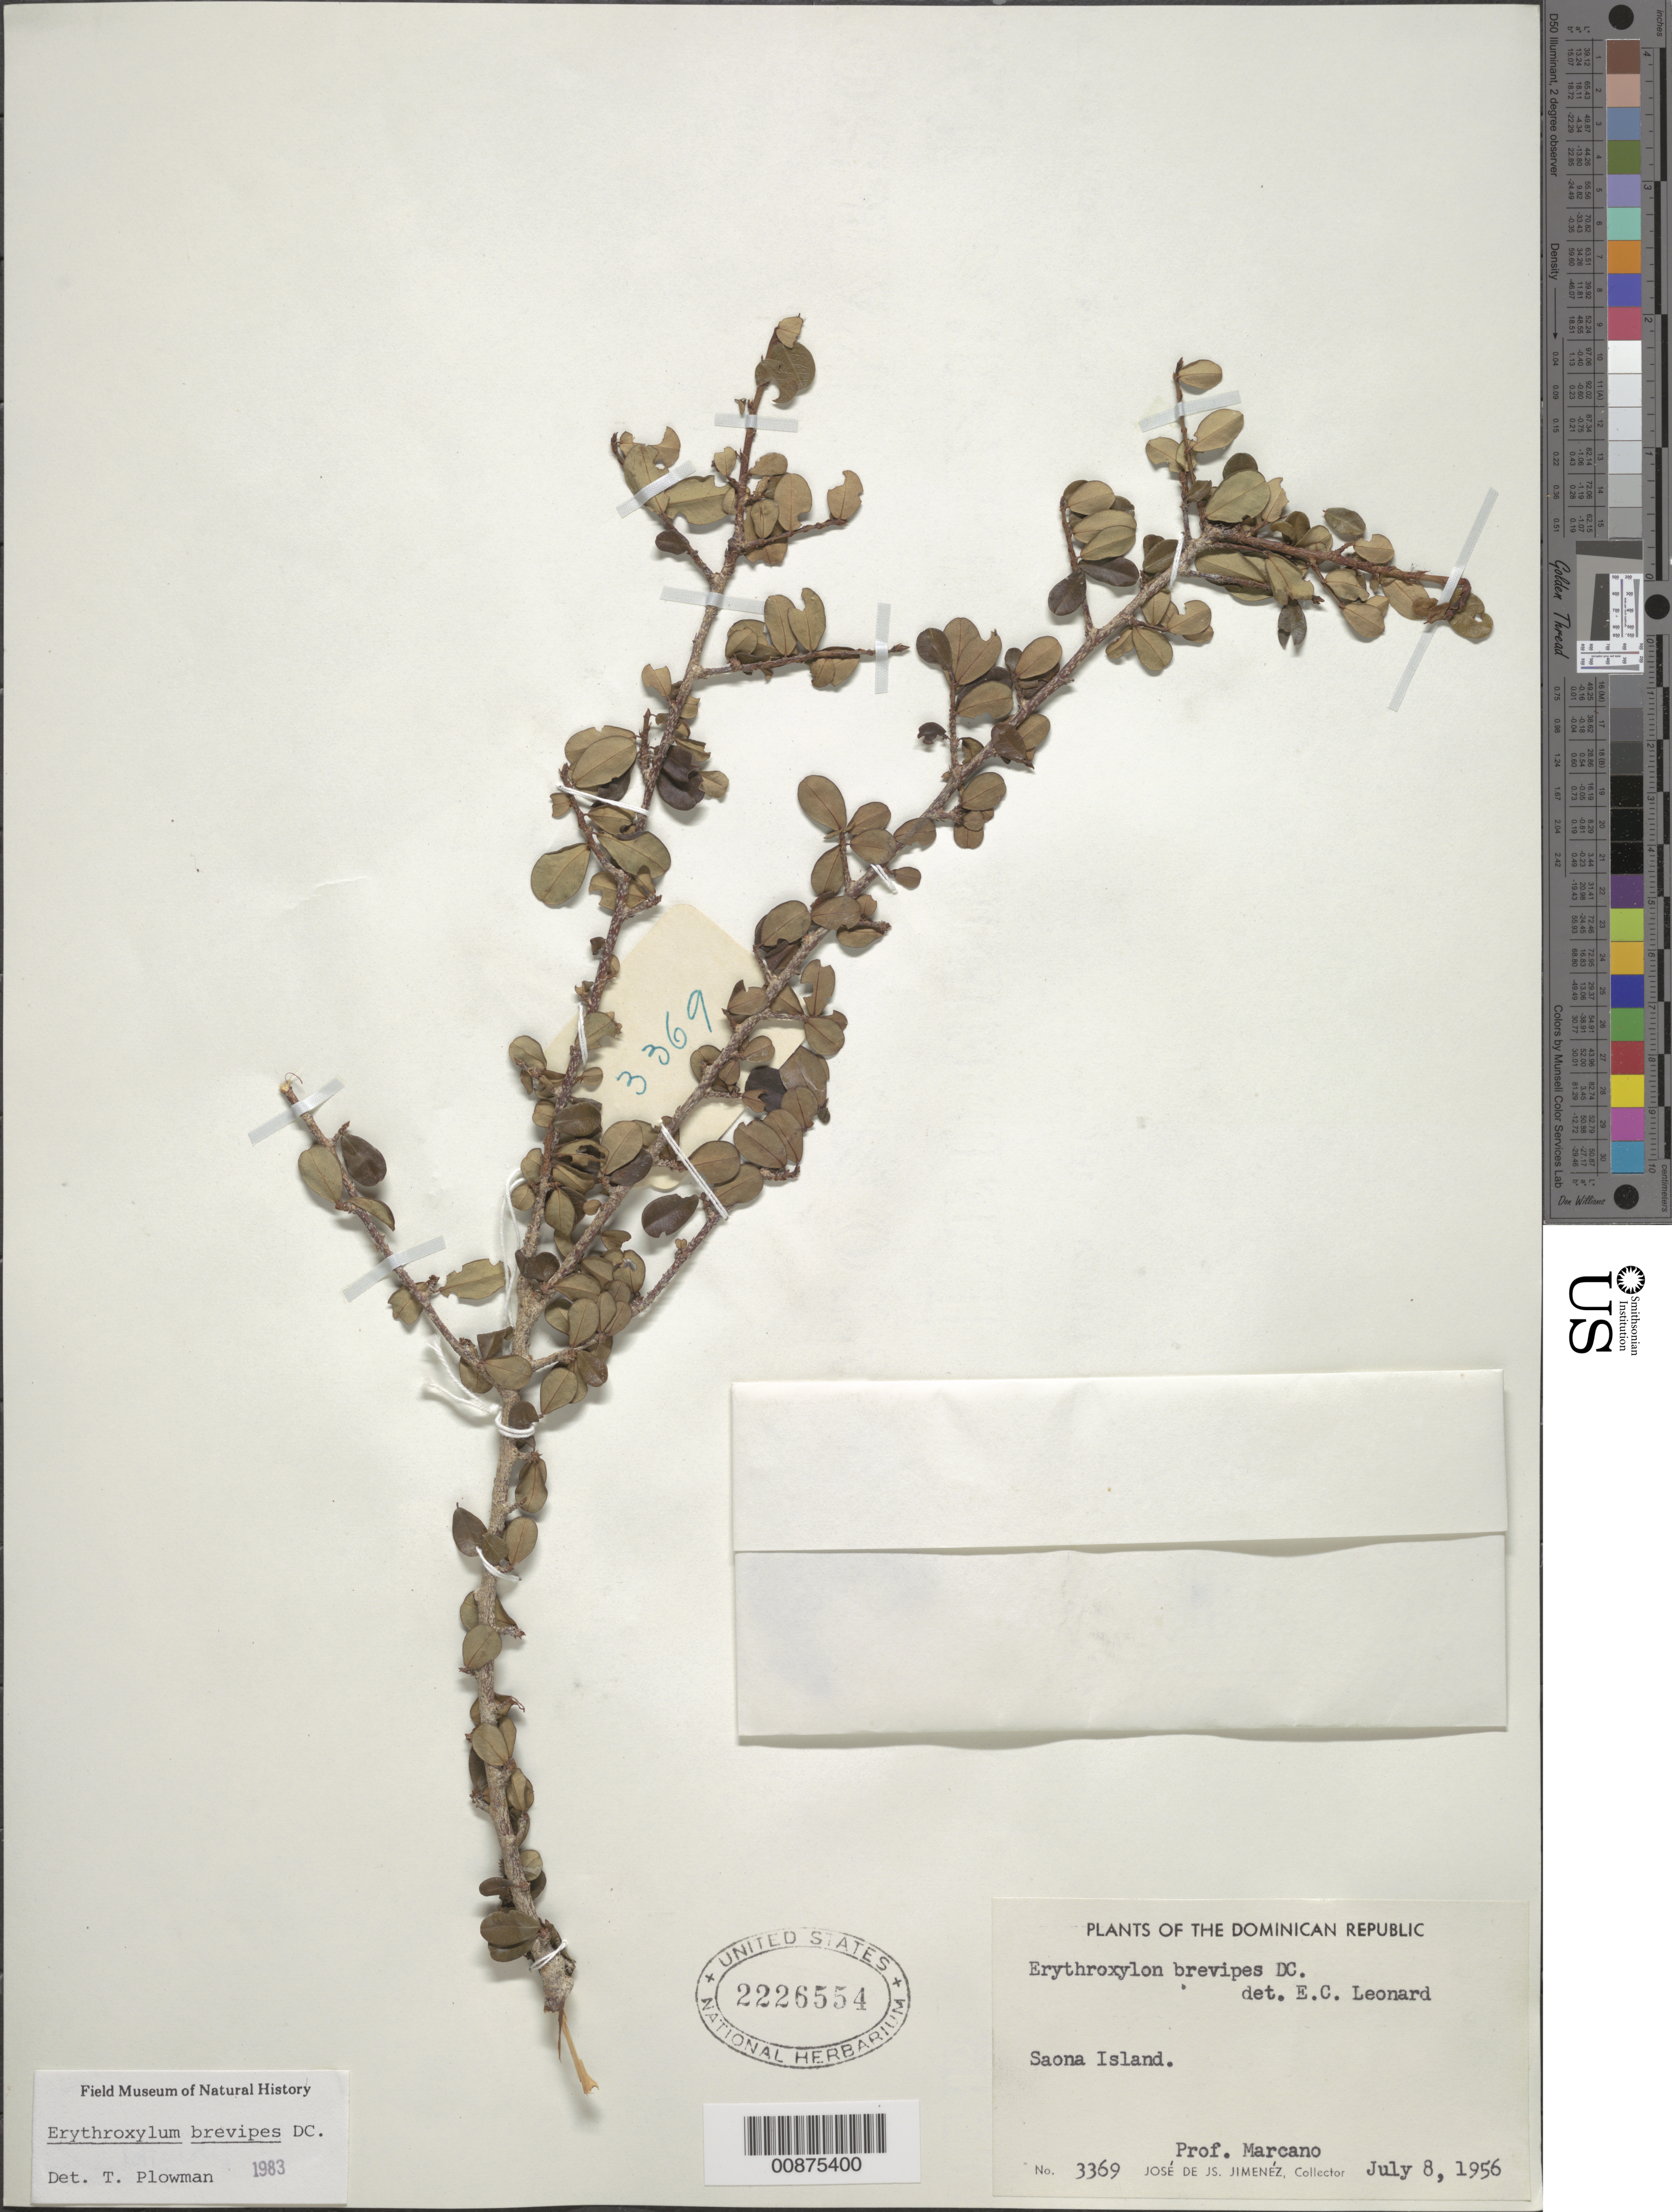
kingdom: Plantae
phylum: Tracheophyta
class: Magnoliopsida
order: Malpighiales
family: Erythroxylaceae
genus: Erythroxylum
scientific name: Erythroxylum brevipes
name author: DC.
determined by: Plowman, Timothy C.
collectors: J. J. Jiménez Almonte & E. J. Marcano F.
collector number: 3369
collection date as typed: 08 Jul 1956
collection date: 1956-07-08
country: Dominican Republic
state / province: La Romana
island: Isla Saona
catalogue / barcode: US 2226554